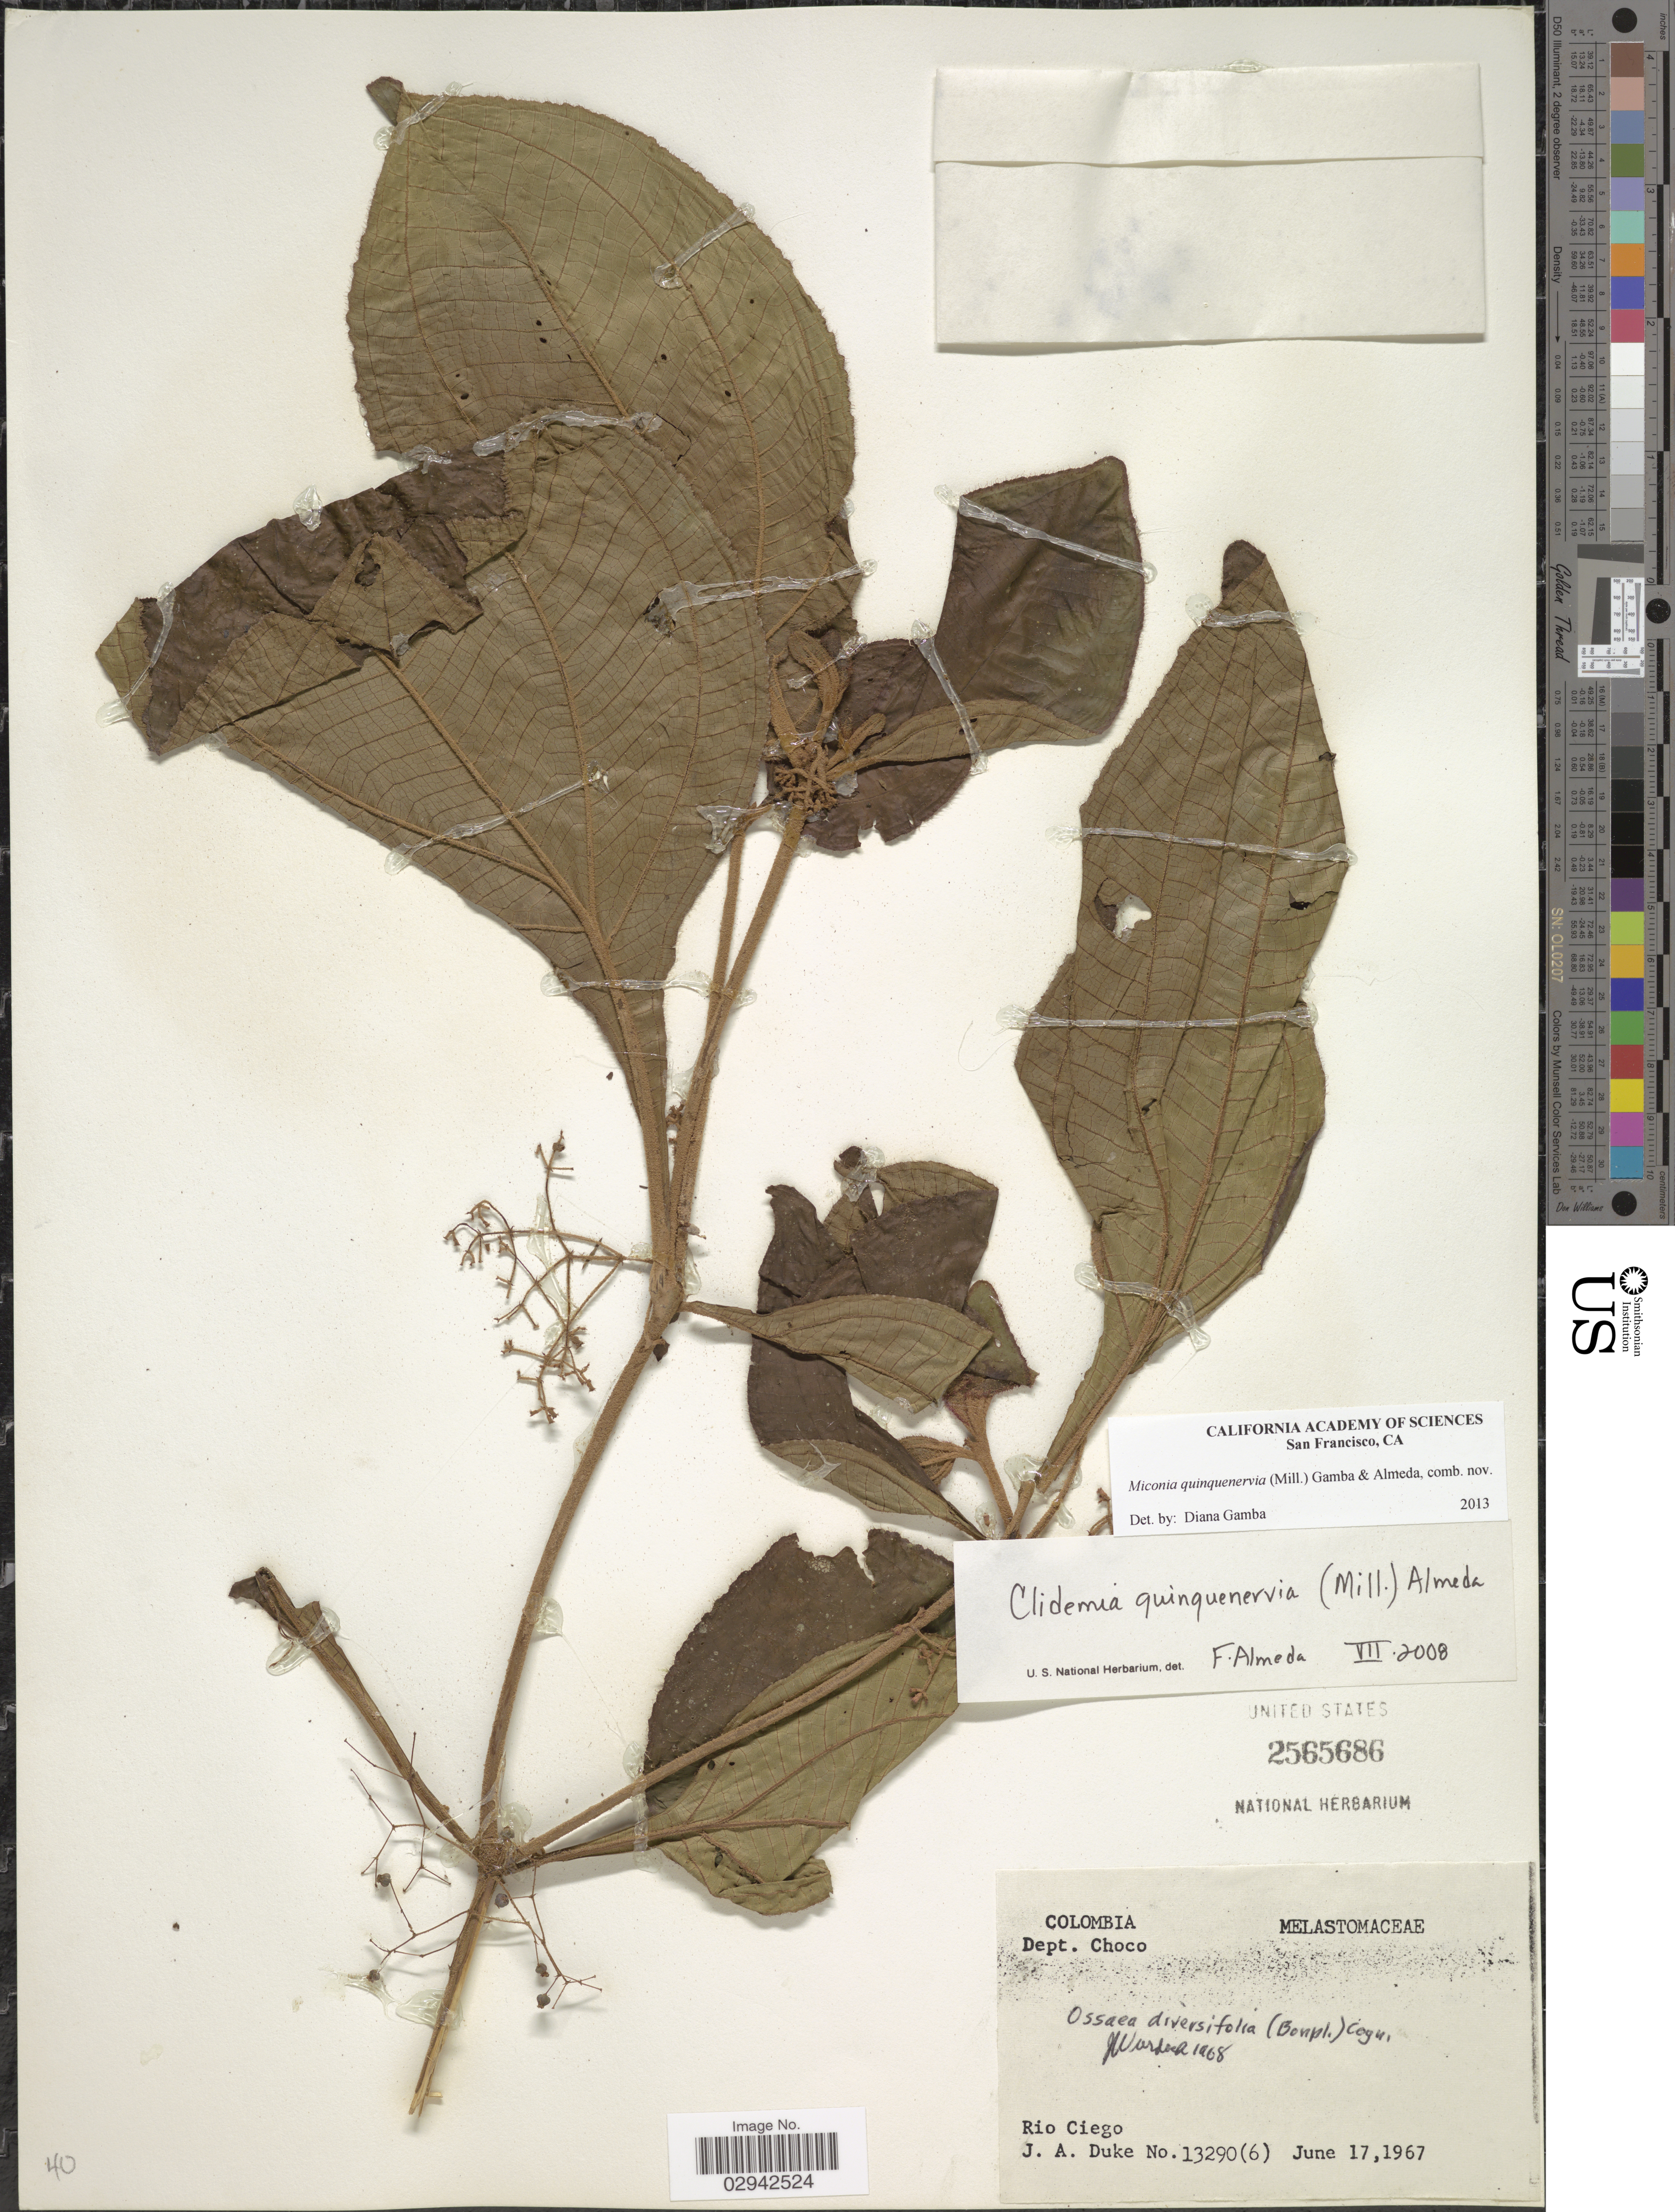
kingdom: Plantae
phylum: Tracheophyta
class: Magnoliopsida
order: Myrtales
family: Melastomataceae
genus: Miconia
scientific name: Miconia quinquenervia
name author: (Mill.) Gamba & Almeda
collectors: J. A. Duke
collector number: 13290 (6)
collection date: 1967-06-17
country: Colombia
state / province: Chocó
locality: Dept. Choco, Rio Ciego.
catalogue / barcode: US 2565686